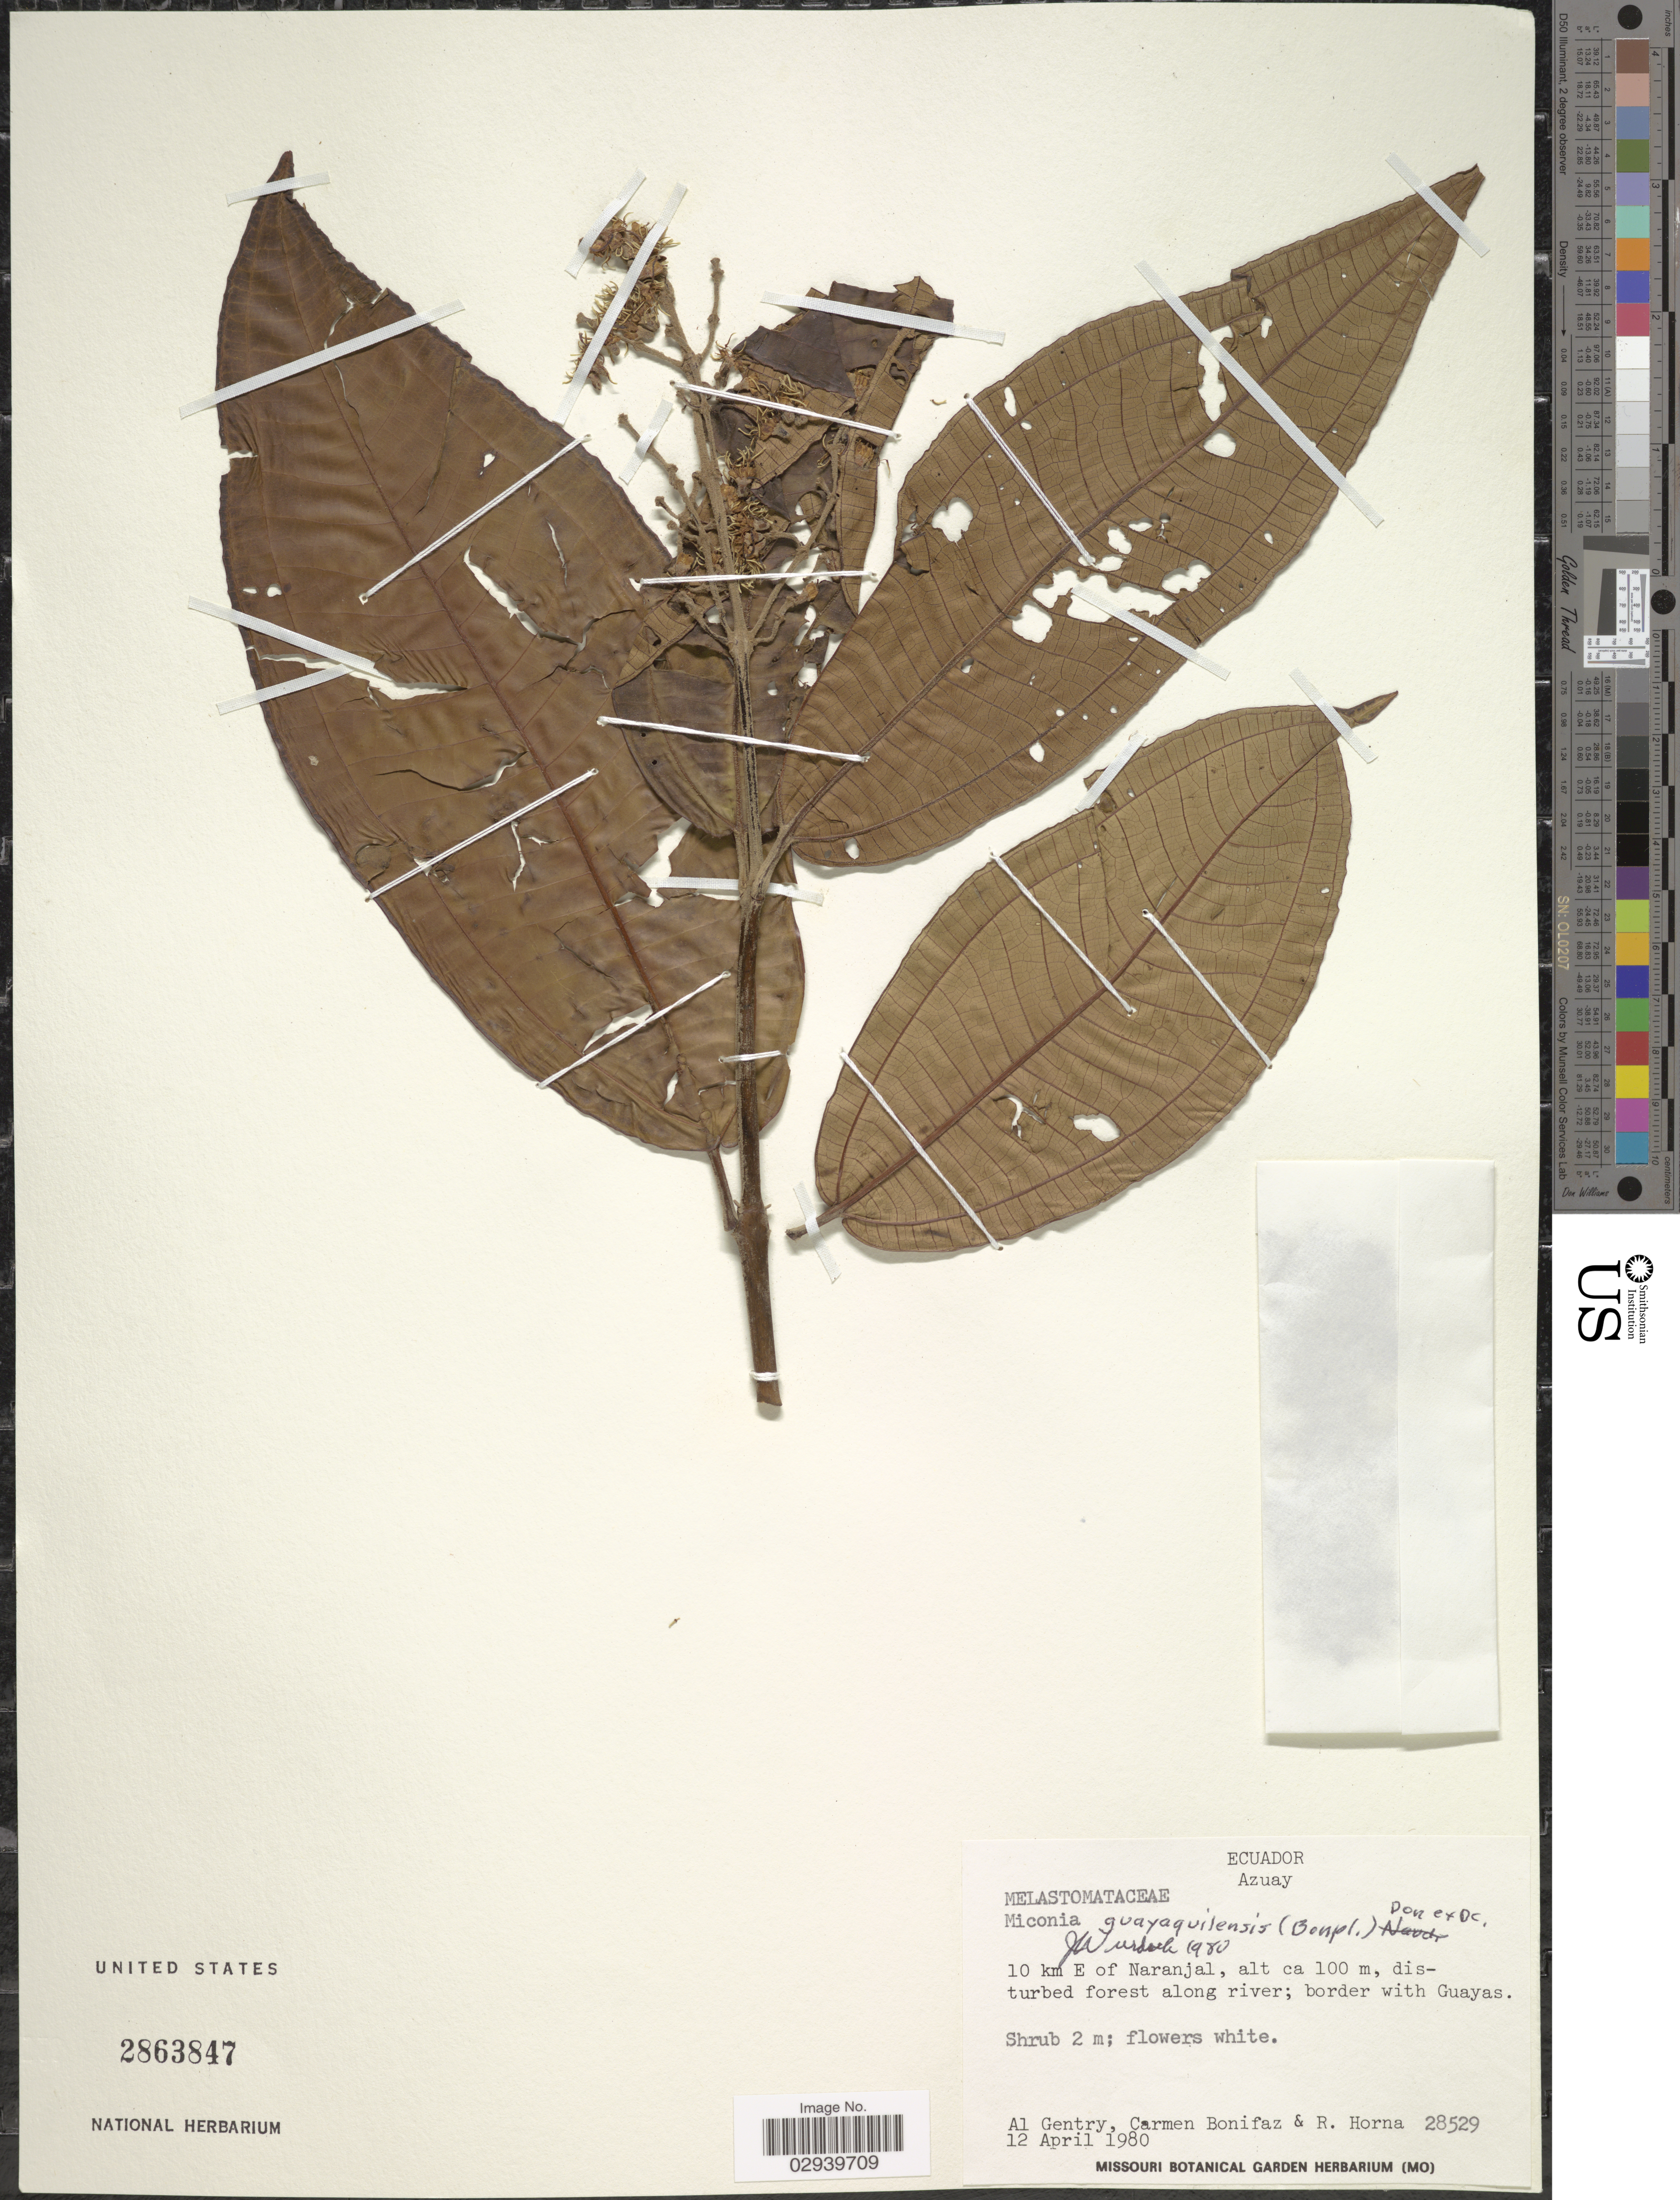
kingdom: Plantae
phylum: Tracheophyta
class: Magnoliopsida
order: Myrtales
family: Melastomataceae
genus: Miconia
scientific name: Miconia guayaquilensis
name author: (Bonpl.) D. Don ex DC.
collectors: A. H. Gentry, C. Bonifaz & R. Horna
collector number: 28529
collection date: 1980-04-12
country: Ecuador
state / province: Azuay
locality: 10 km E of Naranjal, border with Guayas.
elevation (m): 100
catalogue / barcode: US 2863847